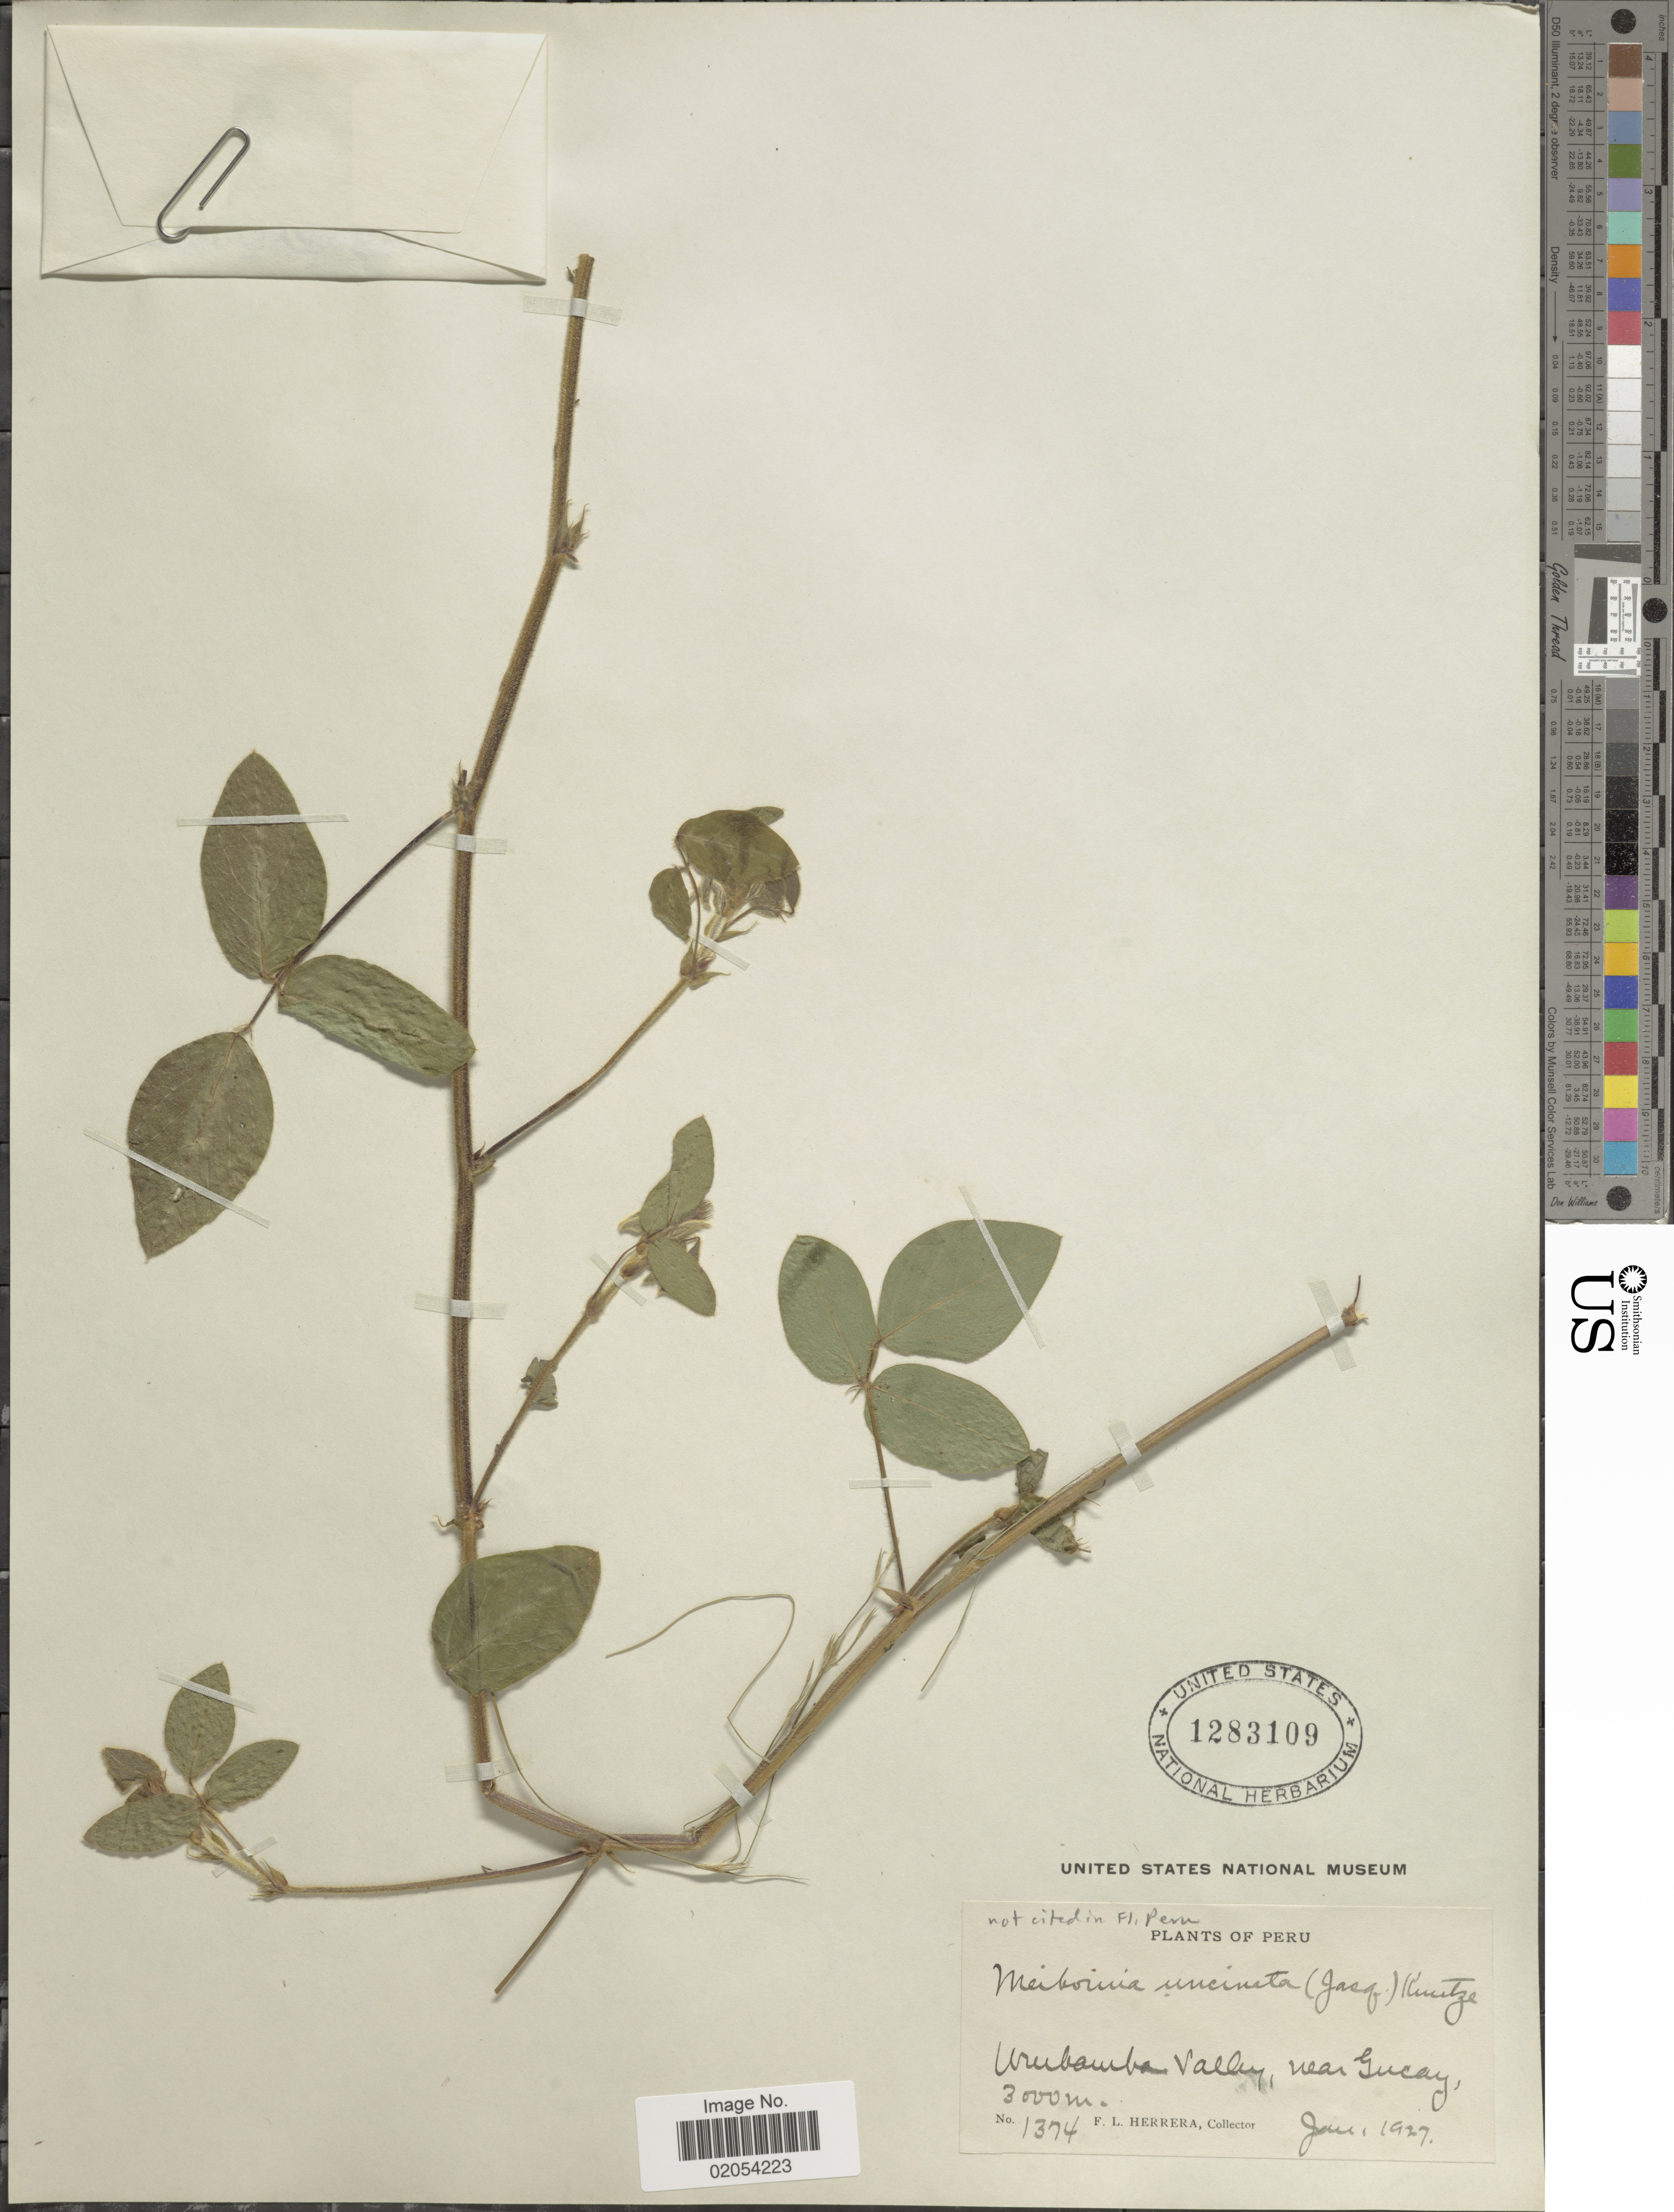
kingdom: Plantae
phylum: Tracheophyta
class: Magnoliopsida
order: Fabales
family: Fabaceae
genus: Desmodium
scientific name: Desmodium uncinatum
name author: (Jacq.) DC.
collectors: R. A. Ferreyra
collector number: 1374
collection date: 1927-01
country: Peru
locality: Peru. Urubamba Valley, near Gucay.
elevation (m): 3000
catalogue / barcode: US 1283109